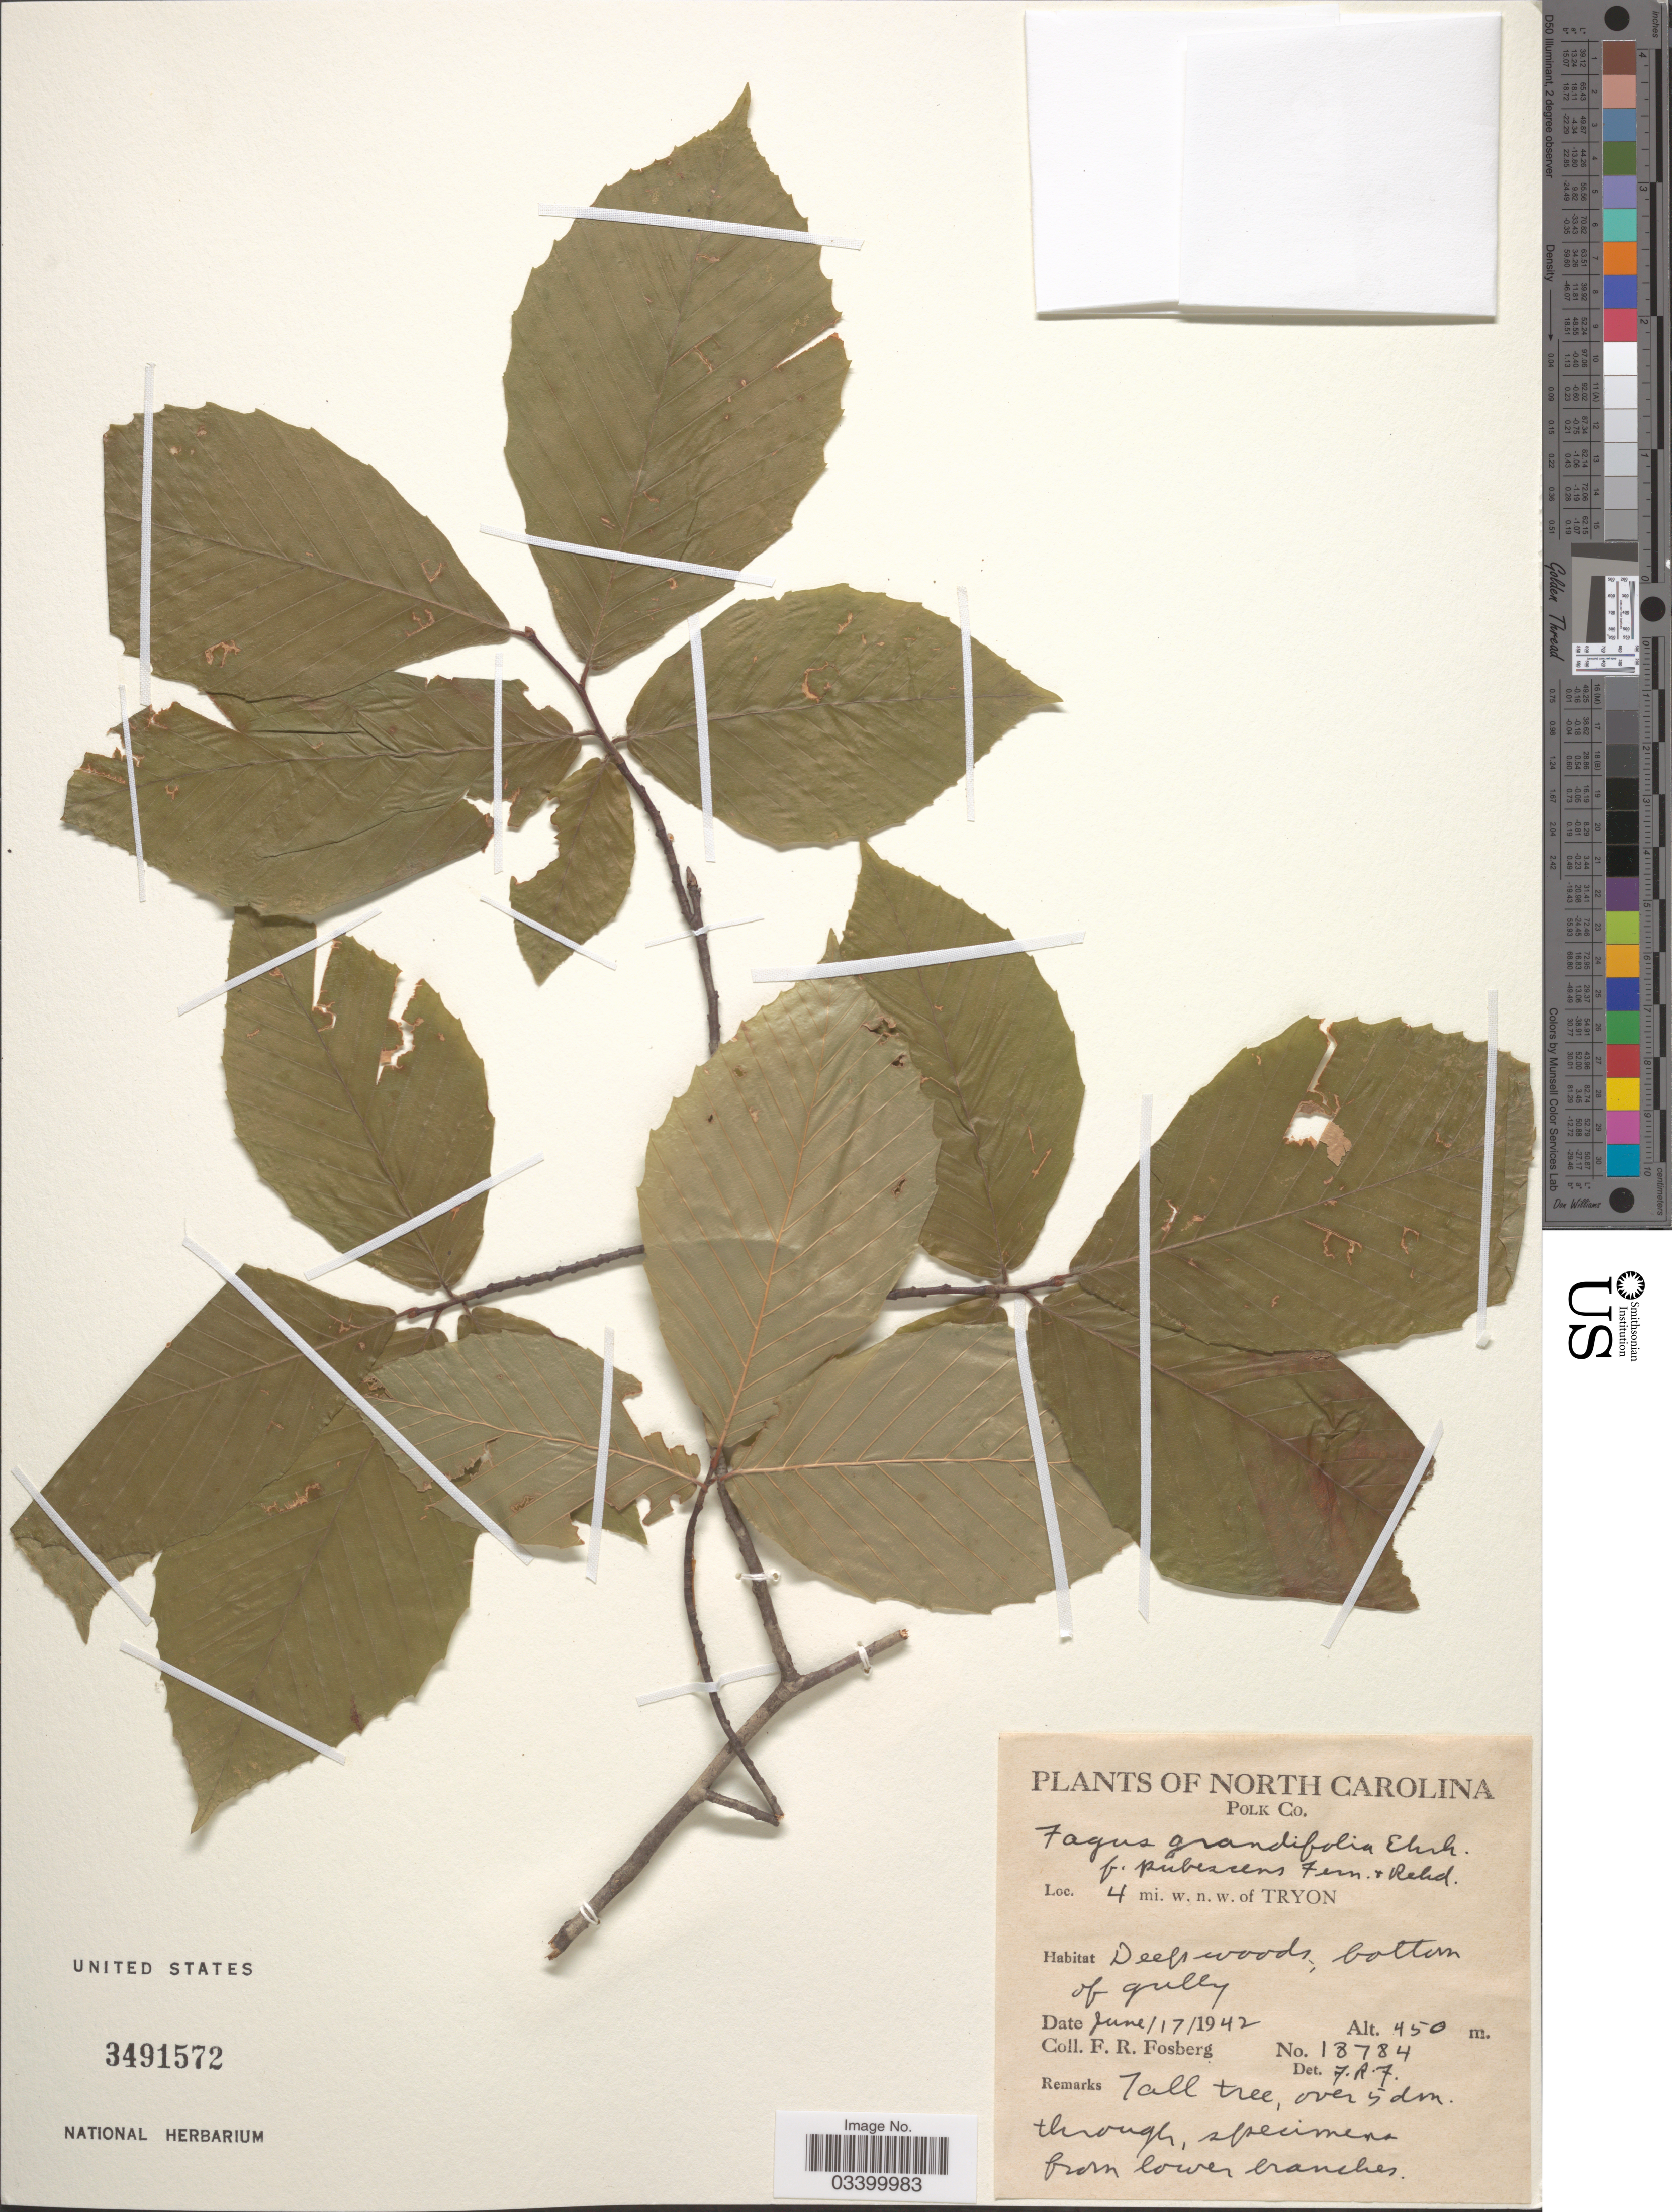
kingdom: Plantae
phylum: Tracheophyta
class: Magnoliopsida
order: Fagales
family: Fagaceae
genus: Fagus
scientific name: Fagus grandifolia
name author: Ehrh.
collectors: F. R. Fosberg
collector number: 18784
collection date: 1942-06-17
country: United States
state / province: North Carolina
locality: Polk Co. 4 mi. w.n.w. of Tryon.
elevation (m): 450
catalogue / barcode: US 3491572